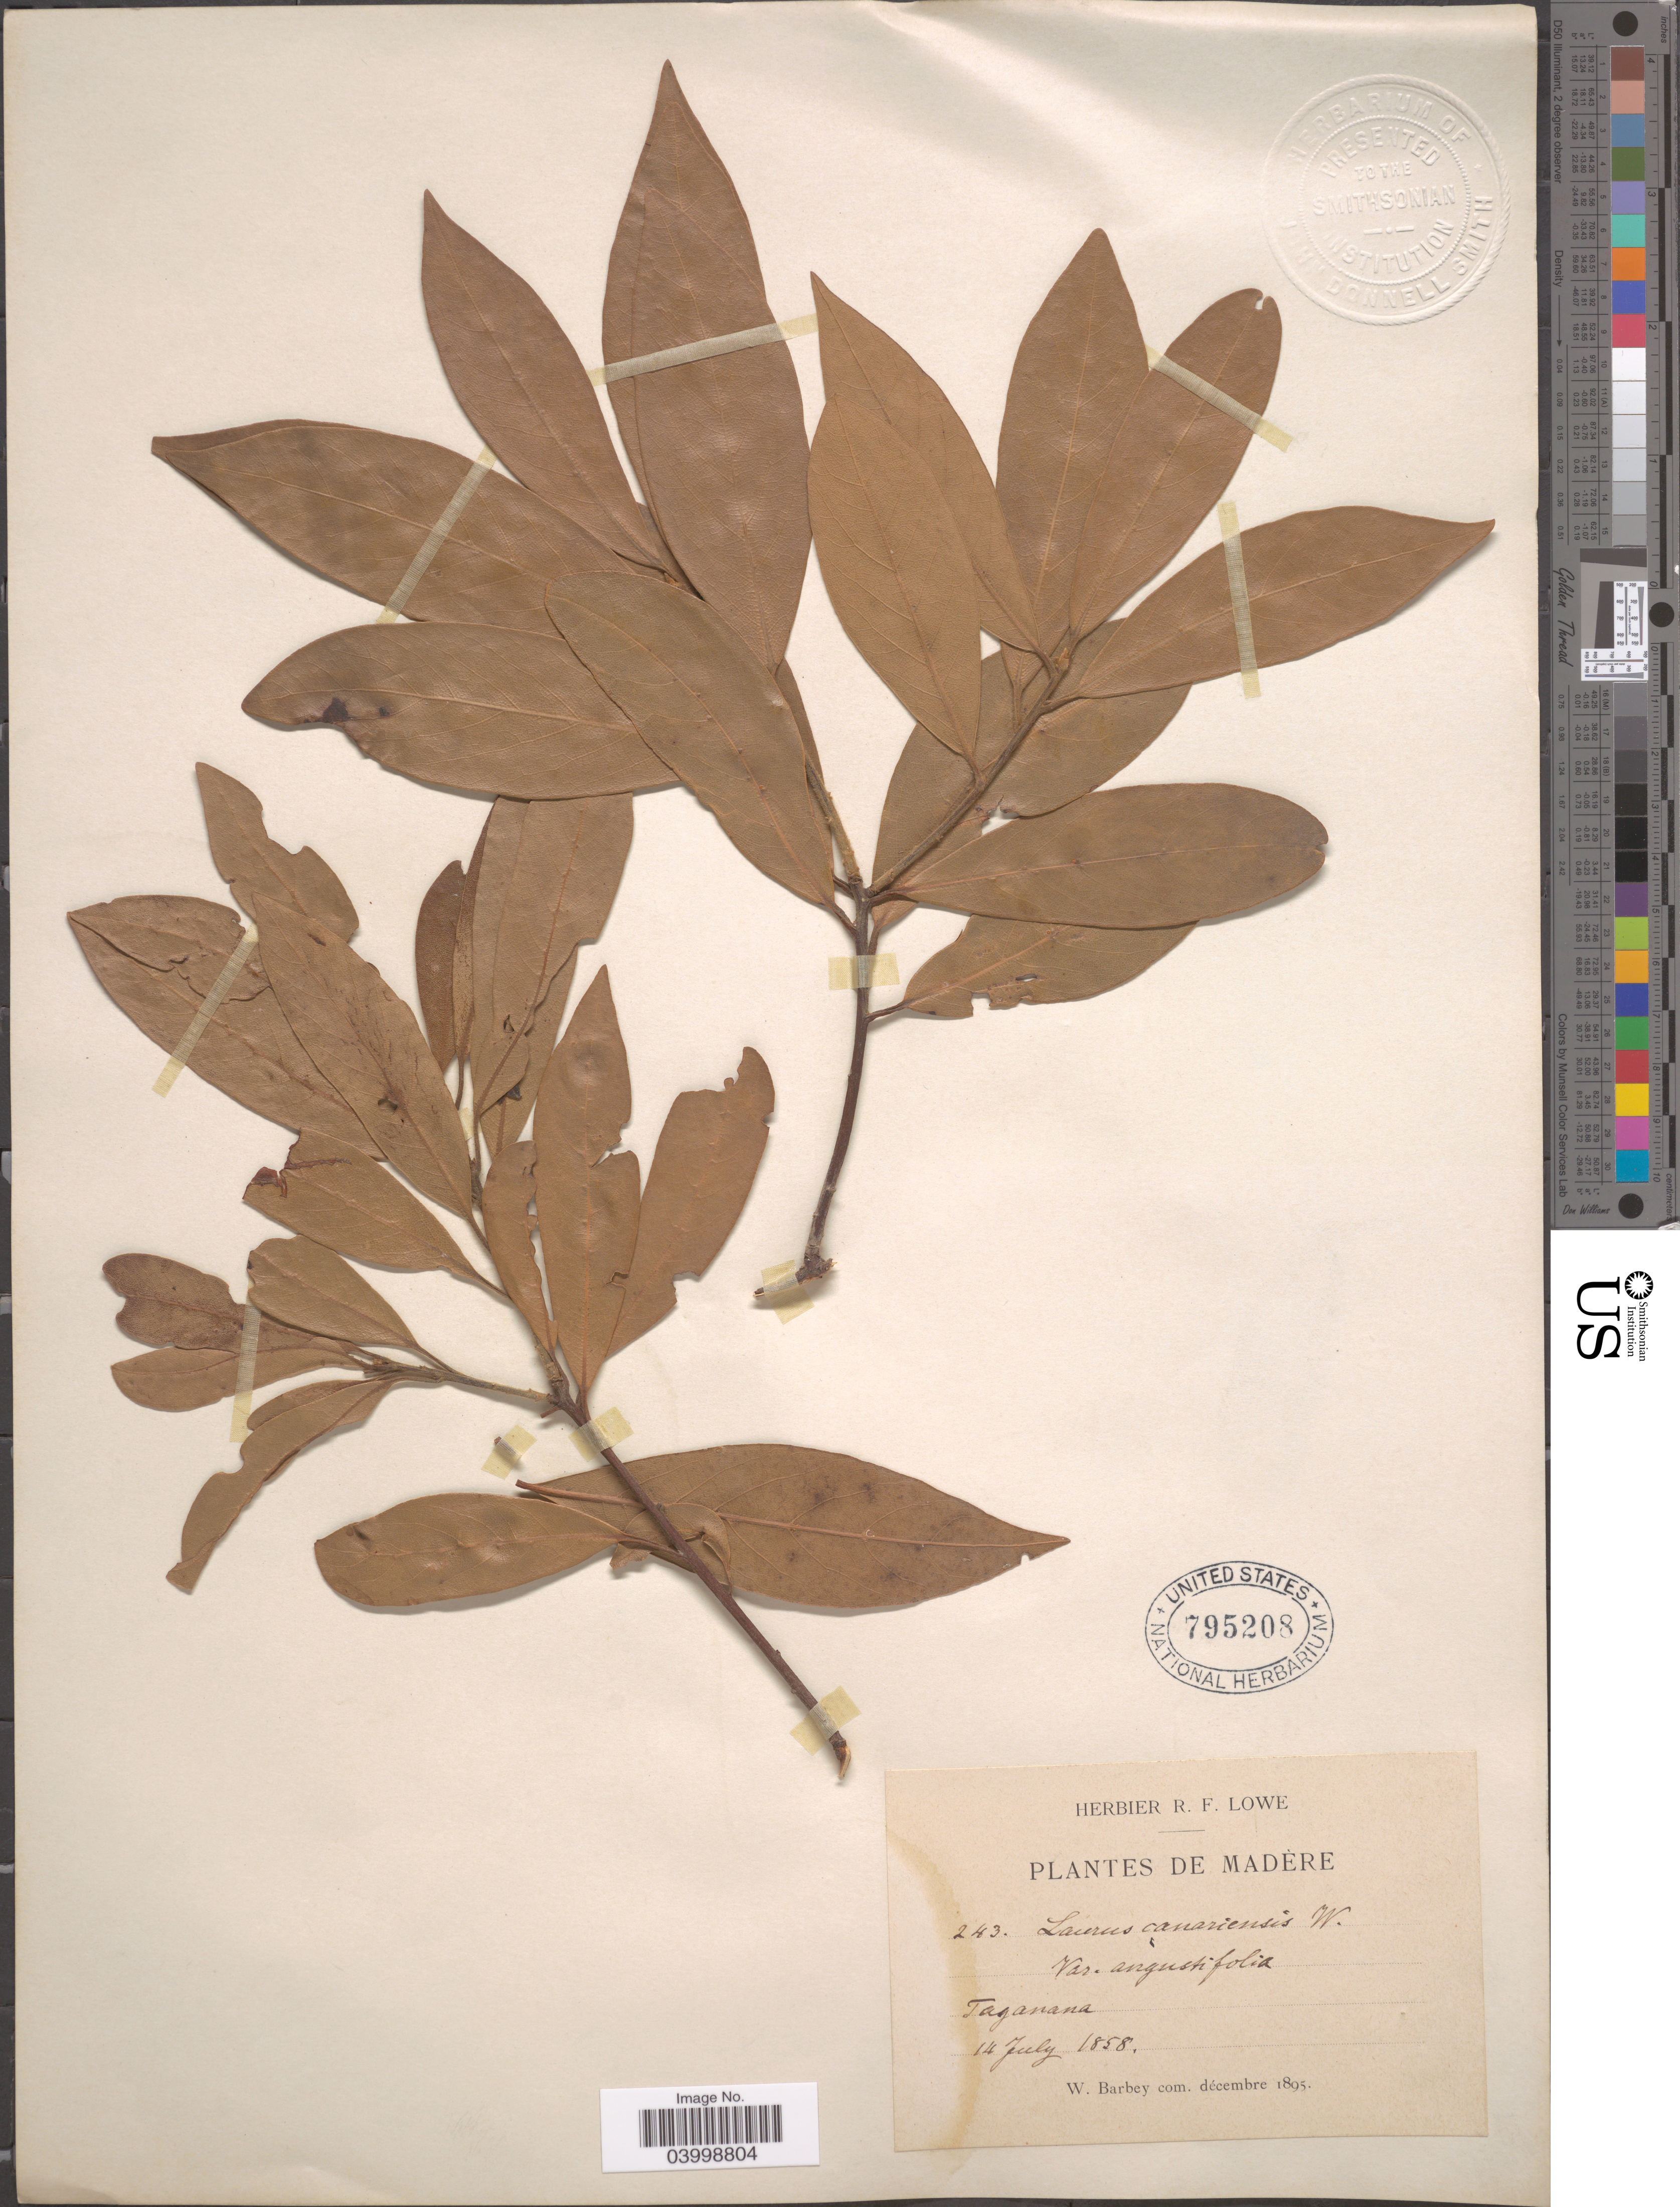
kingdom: Plantae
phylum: Tracheophyta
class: Magnoliopsida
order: Laurales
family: Lauraceae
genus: Laurus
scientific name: Laurus canariensis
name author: Willd.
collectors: ex herb. R. F. Lowe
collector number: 243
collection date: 1858-07-14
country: Portugal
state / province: Madeira (Aut. Reg.)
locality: De Madère. Taganana.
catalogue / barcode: US 795208